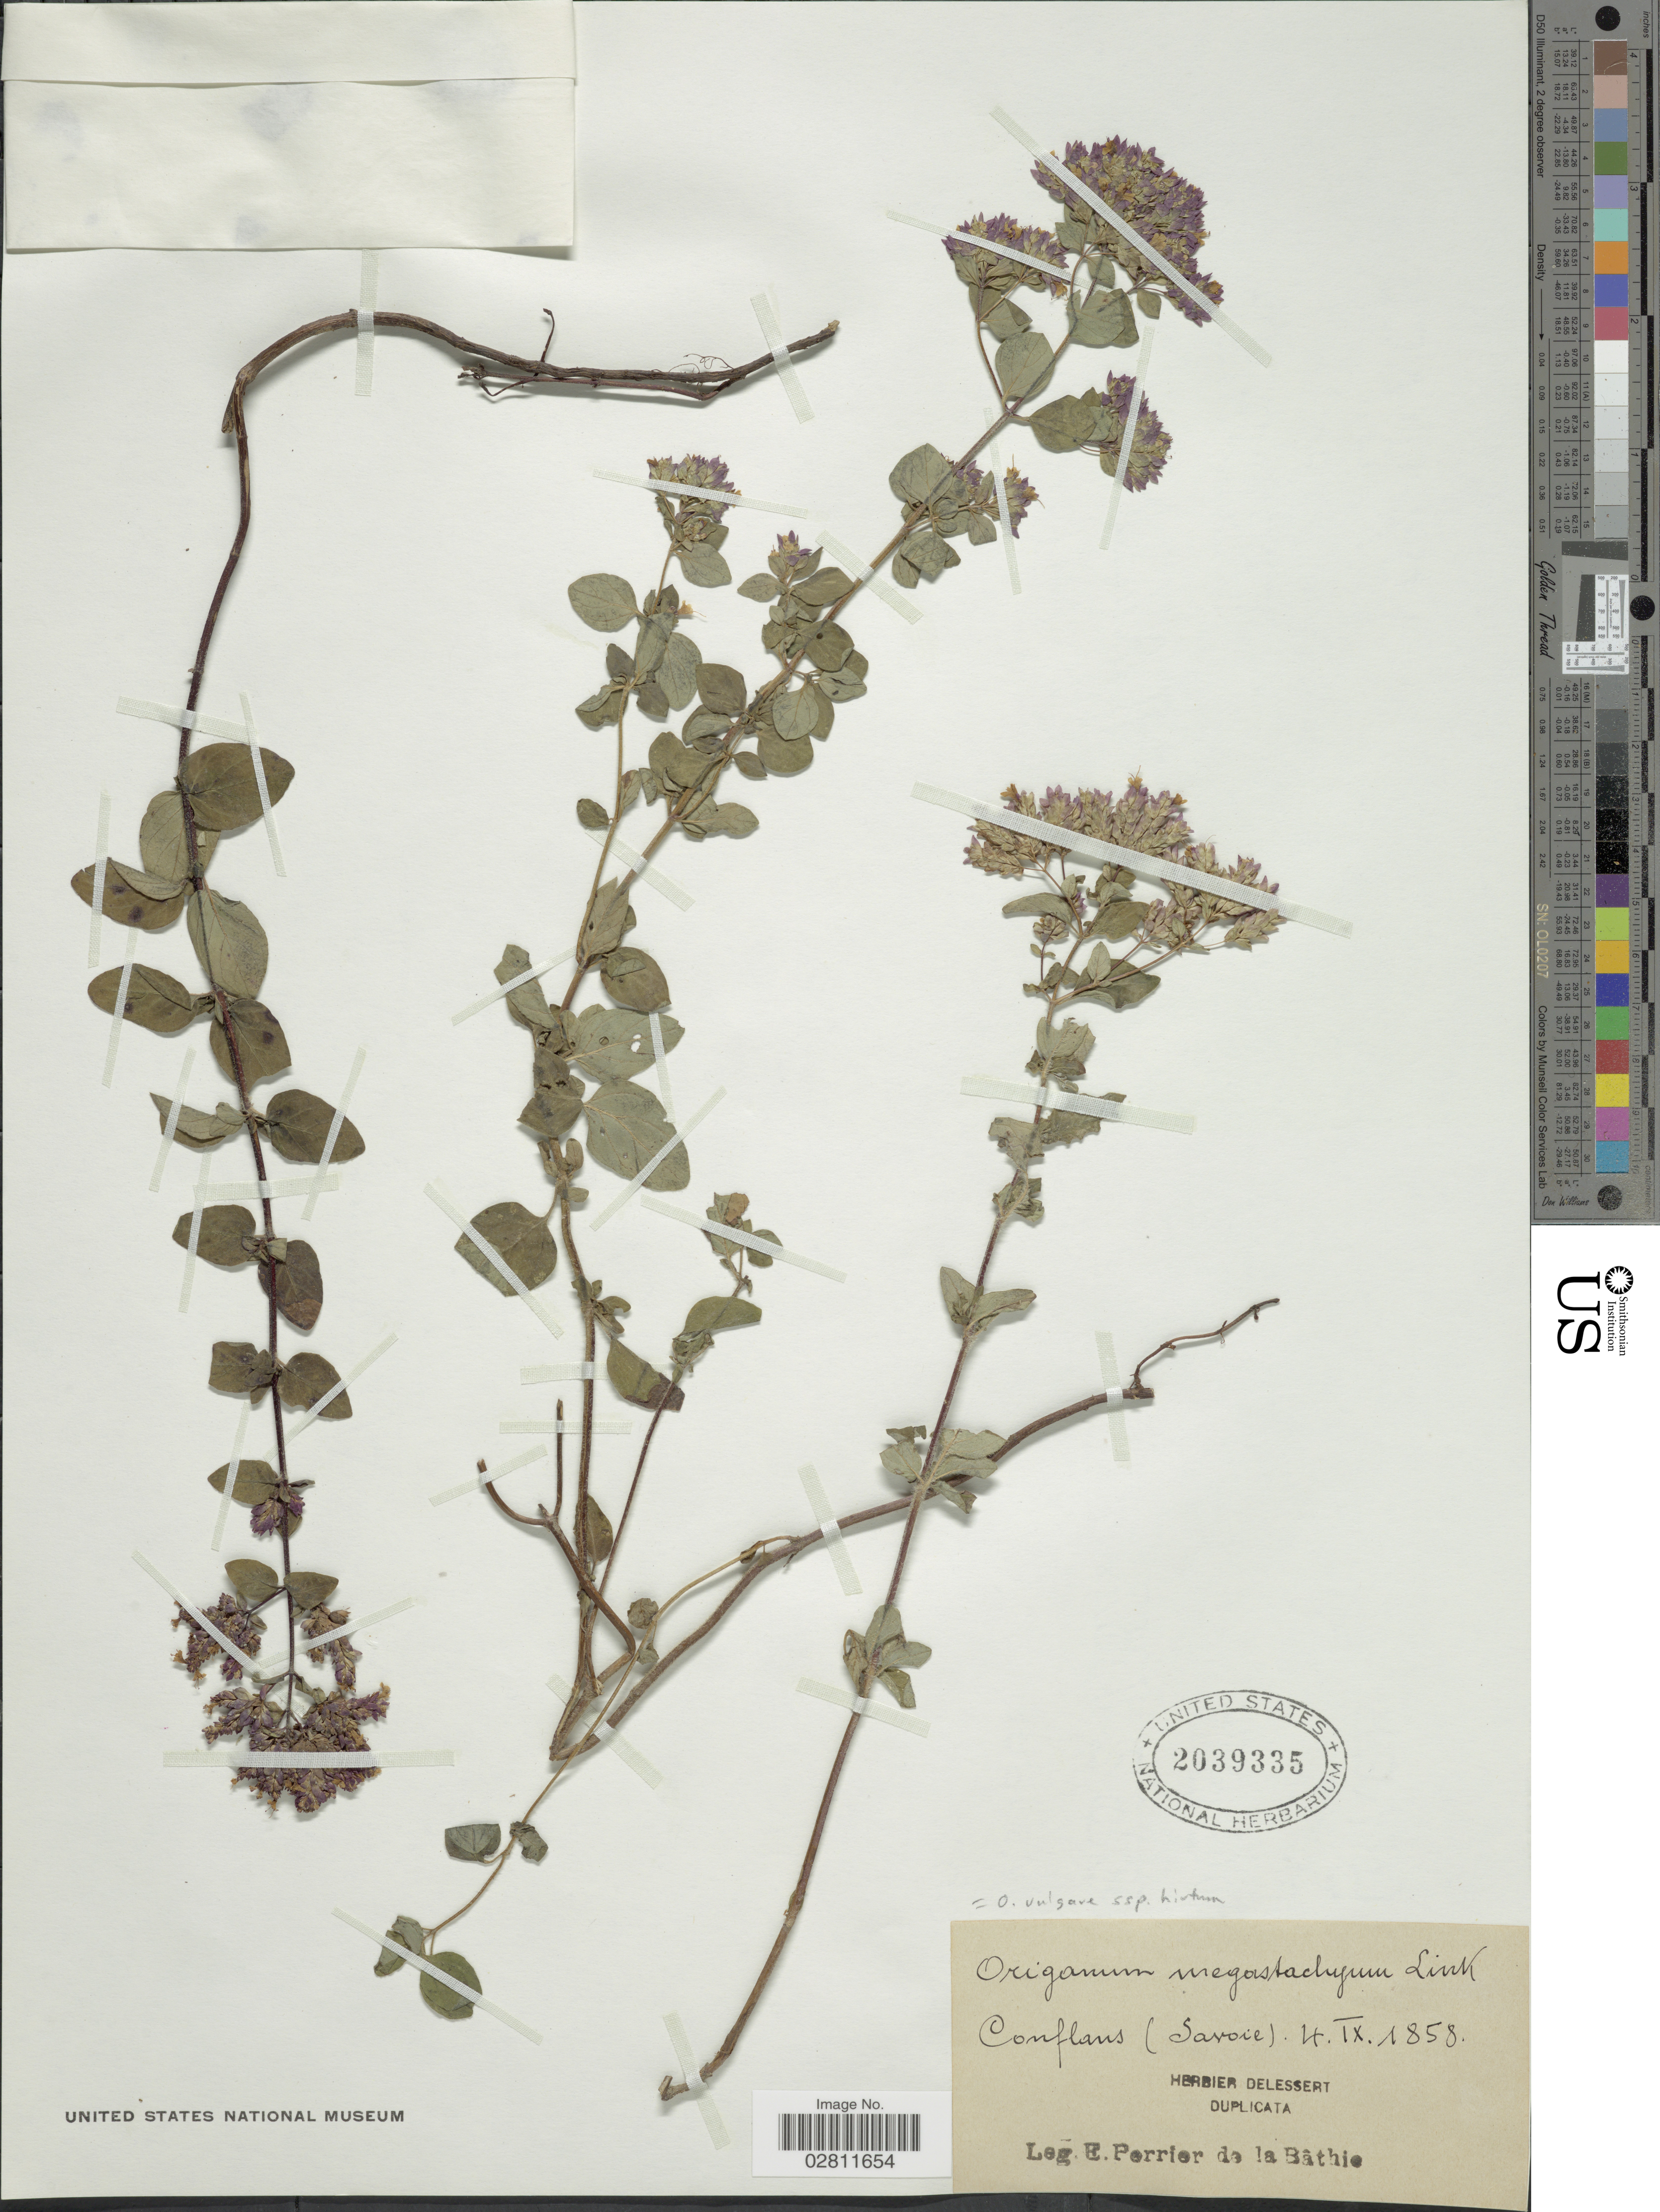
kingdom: Plantae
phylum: Tracheophyta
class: Magnoliopsida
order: Lamiales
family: Lamiaceae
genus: Origanum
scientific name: Origanum vulgare subsp. hirtum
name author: (Link) Ietsw.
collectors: E. Perrier de la Bâthie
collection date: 1858-09-04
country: France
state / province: Auvergne-Rhône-Alpes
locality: Conflans (Savoie).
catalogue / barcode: US 2039335